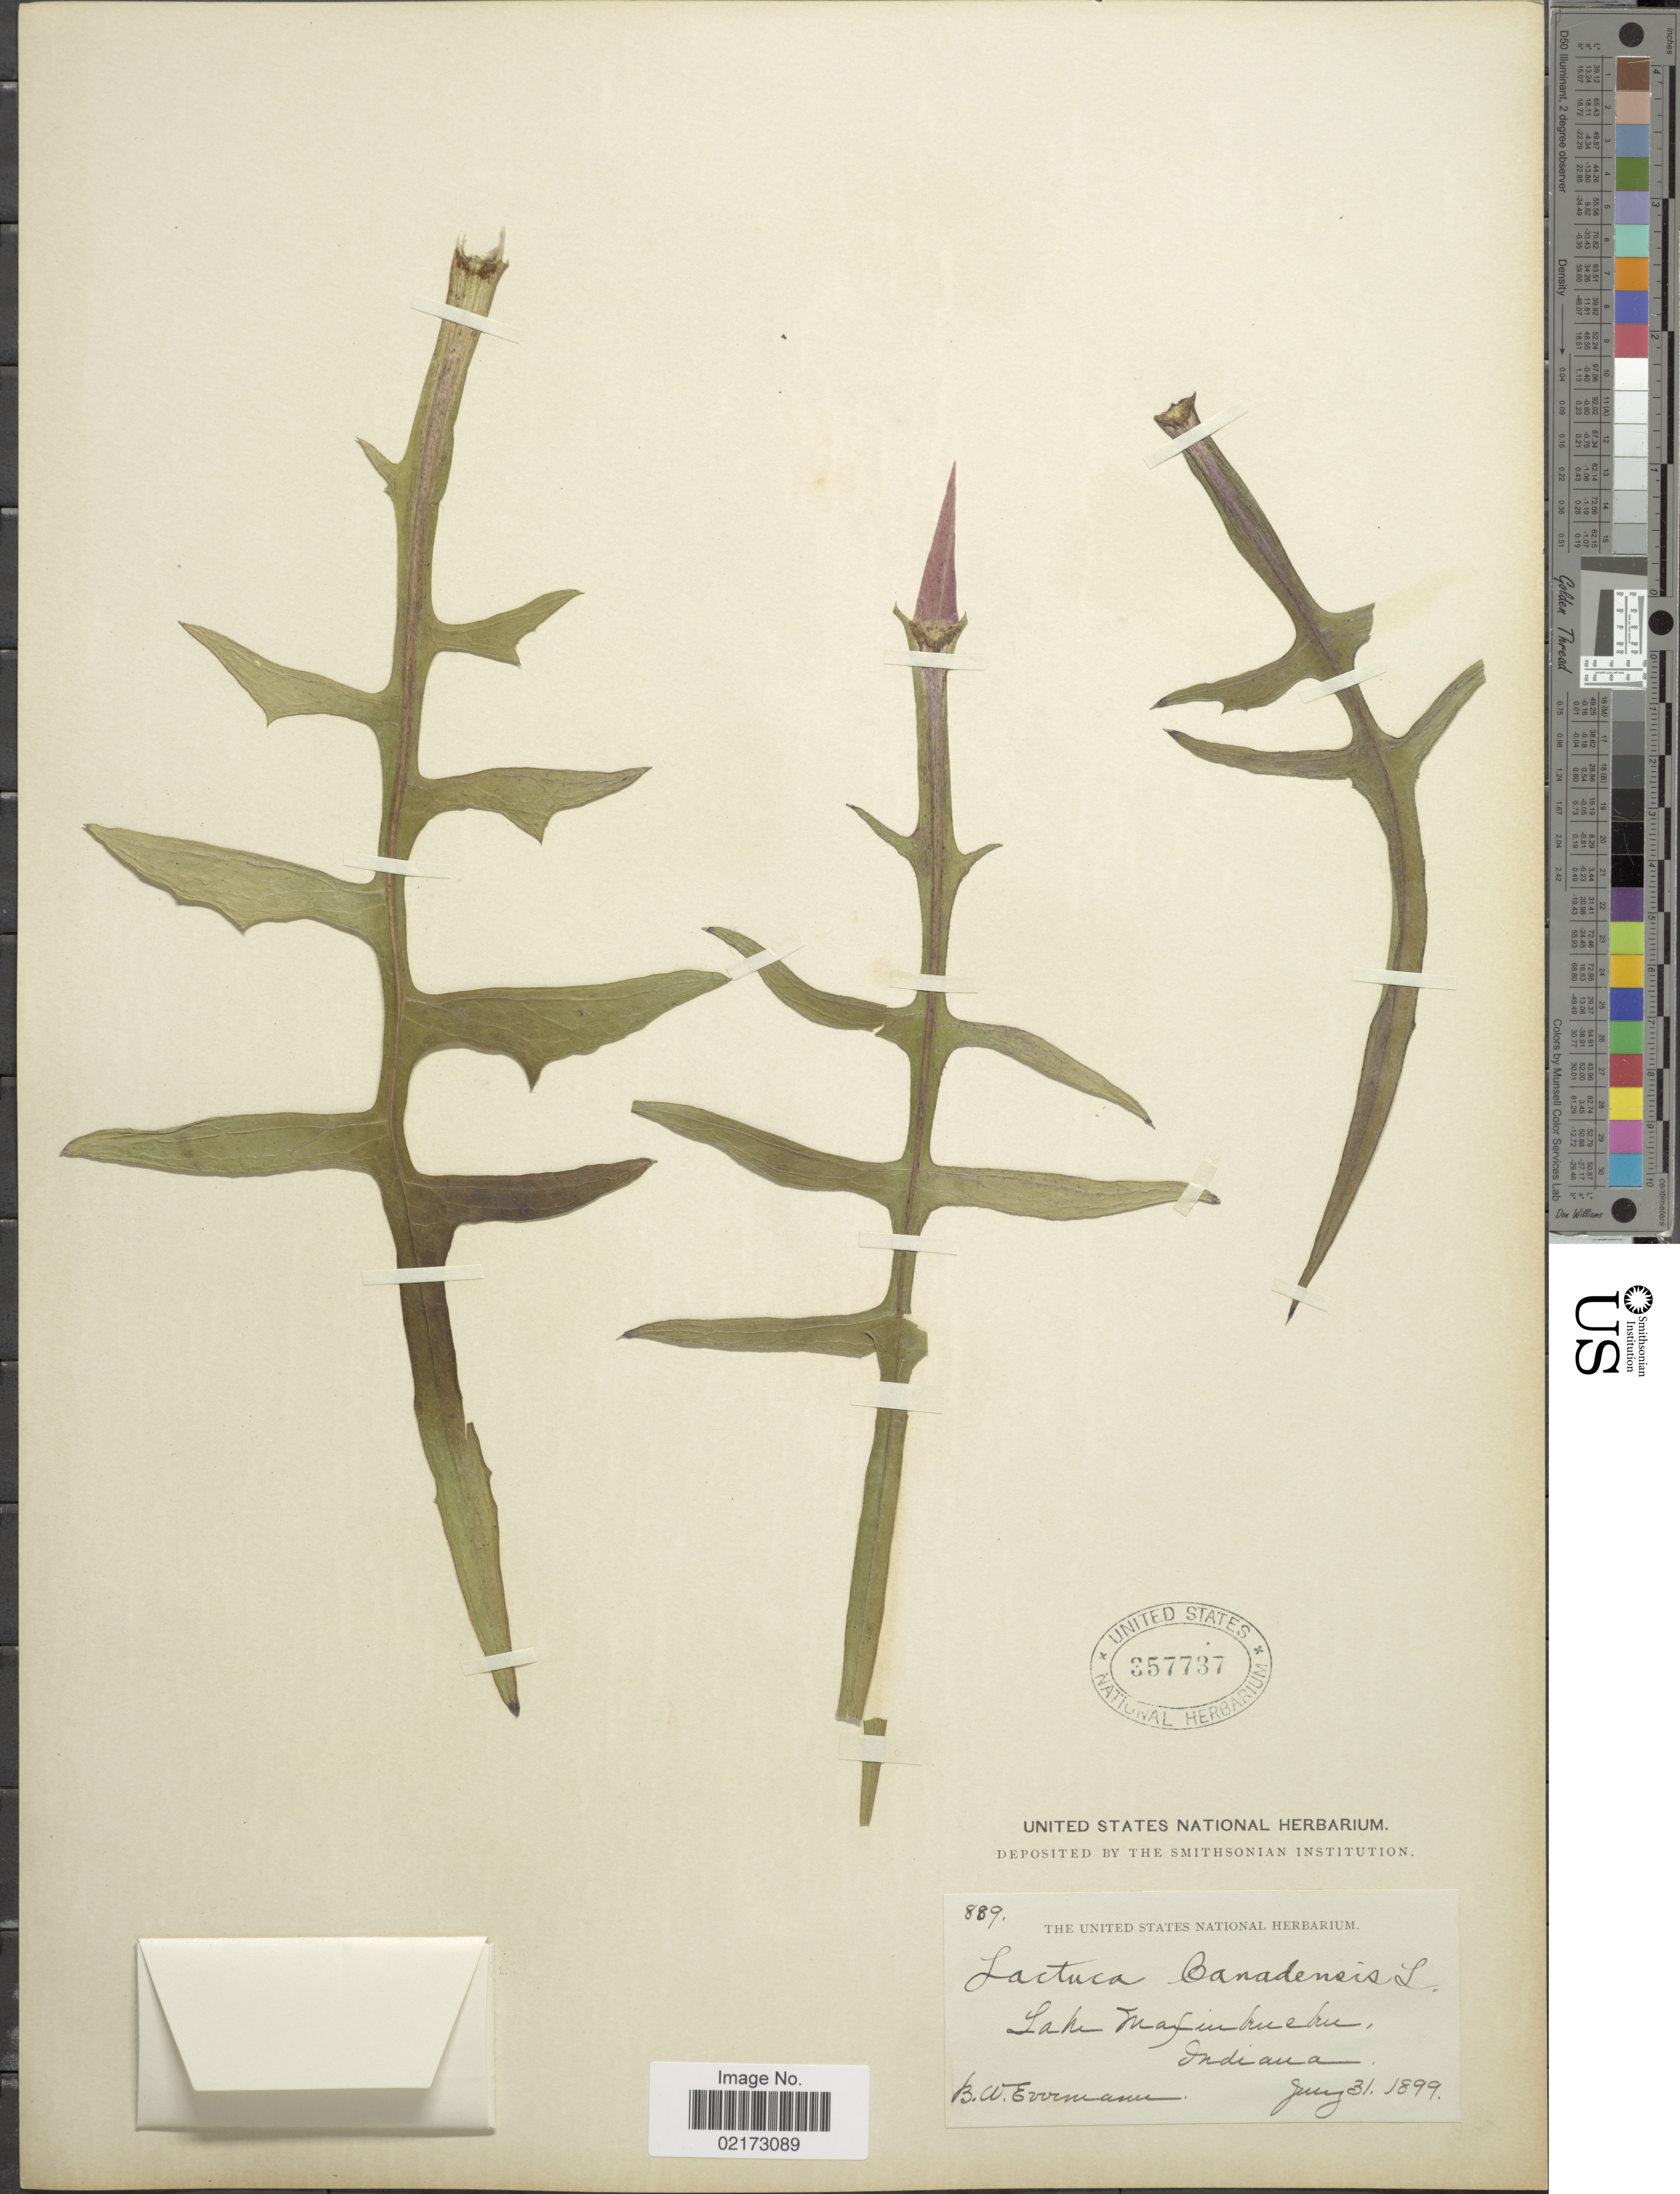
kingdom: Plantae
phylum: Tracheophyta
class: Magnoliopsida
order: Asterales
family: Asteraceae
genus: Lactuca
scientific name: Lactuca canadensis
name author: L.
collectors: B. W. Evermann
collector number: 889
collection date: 1899-07-31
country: United States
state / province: Indiana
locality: Lake Maxinkuckee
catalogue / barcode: US 357737